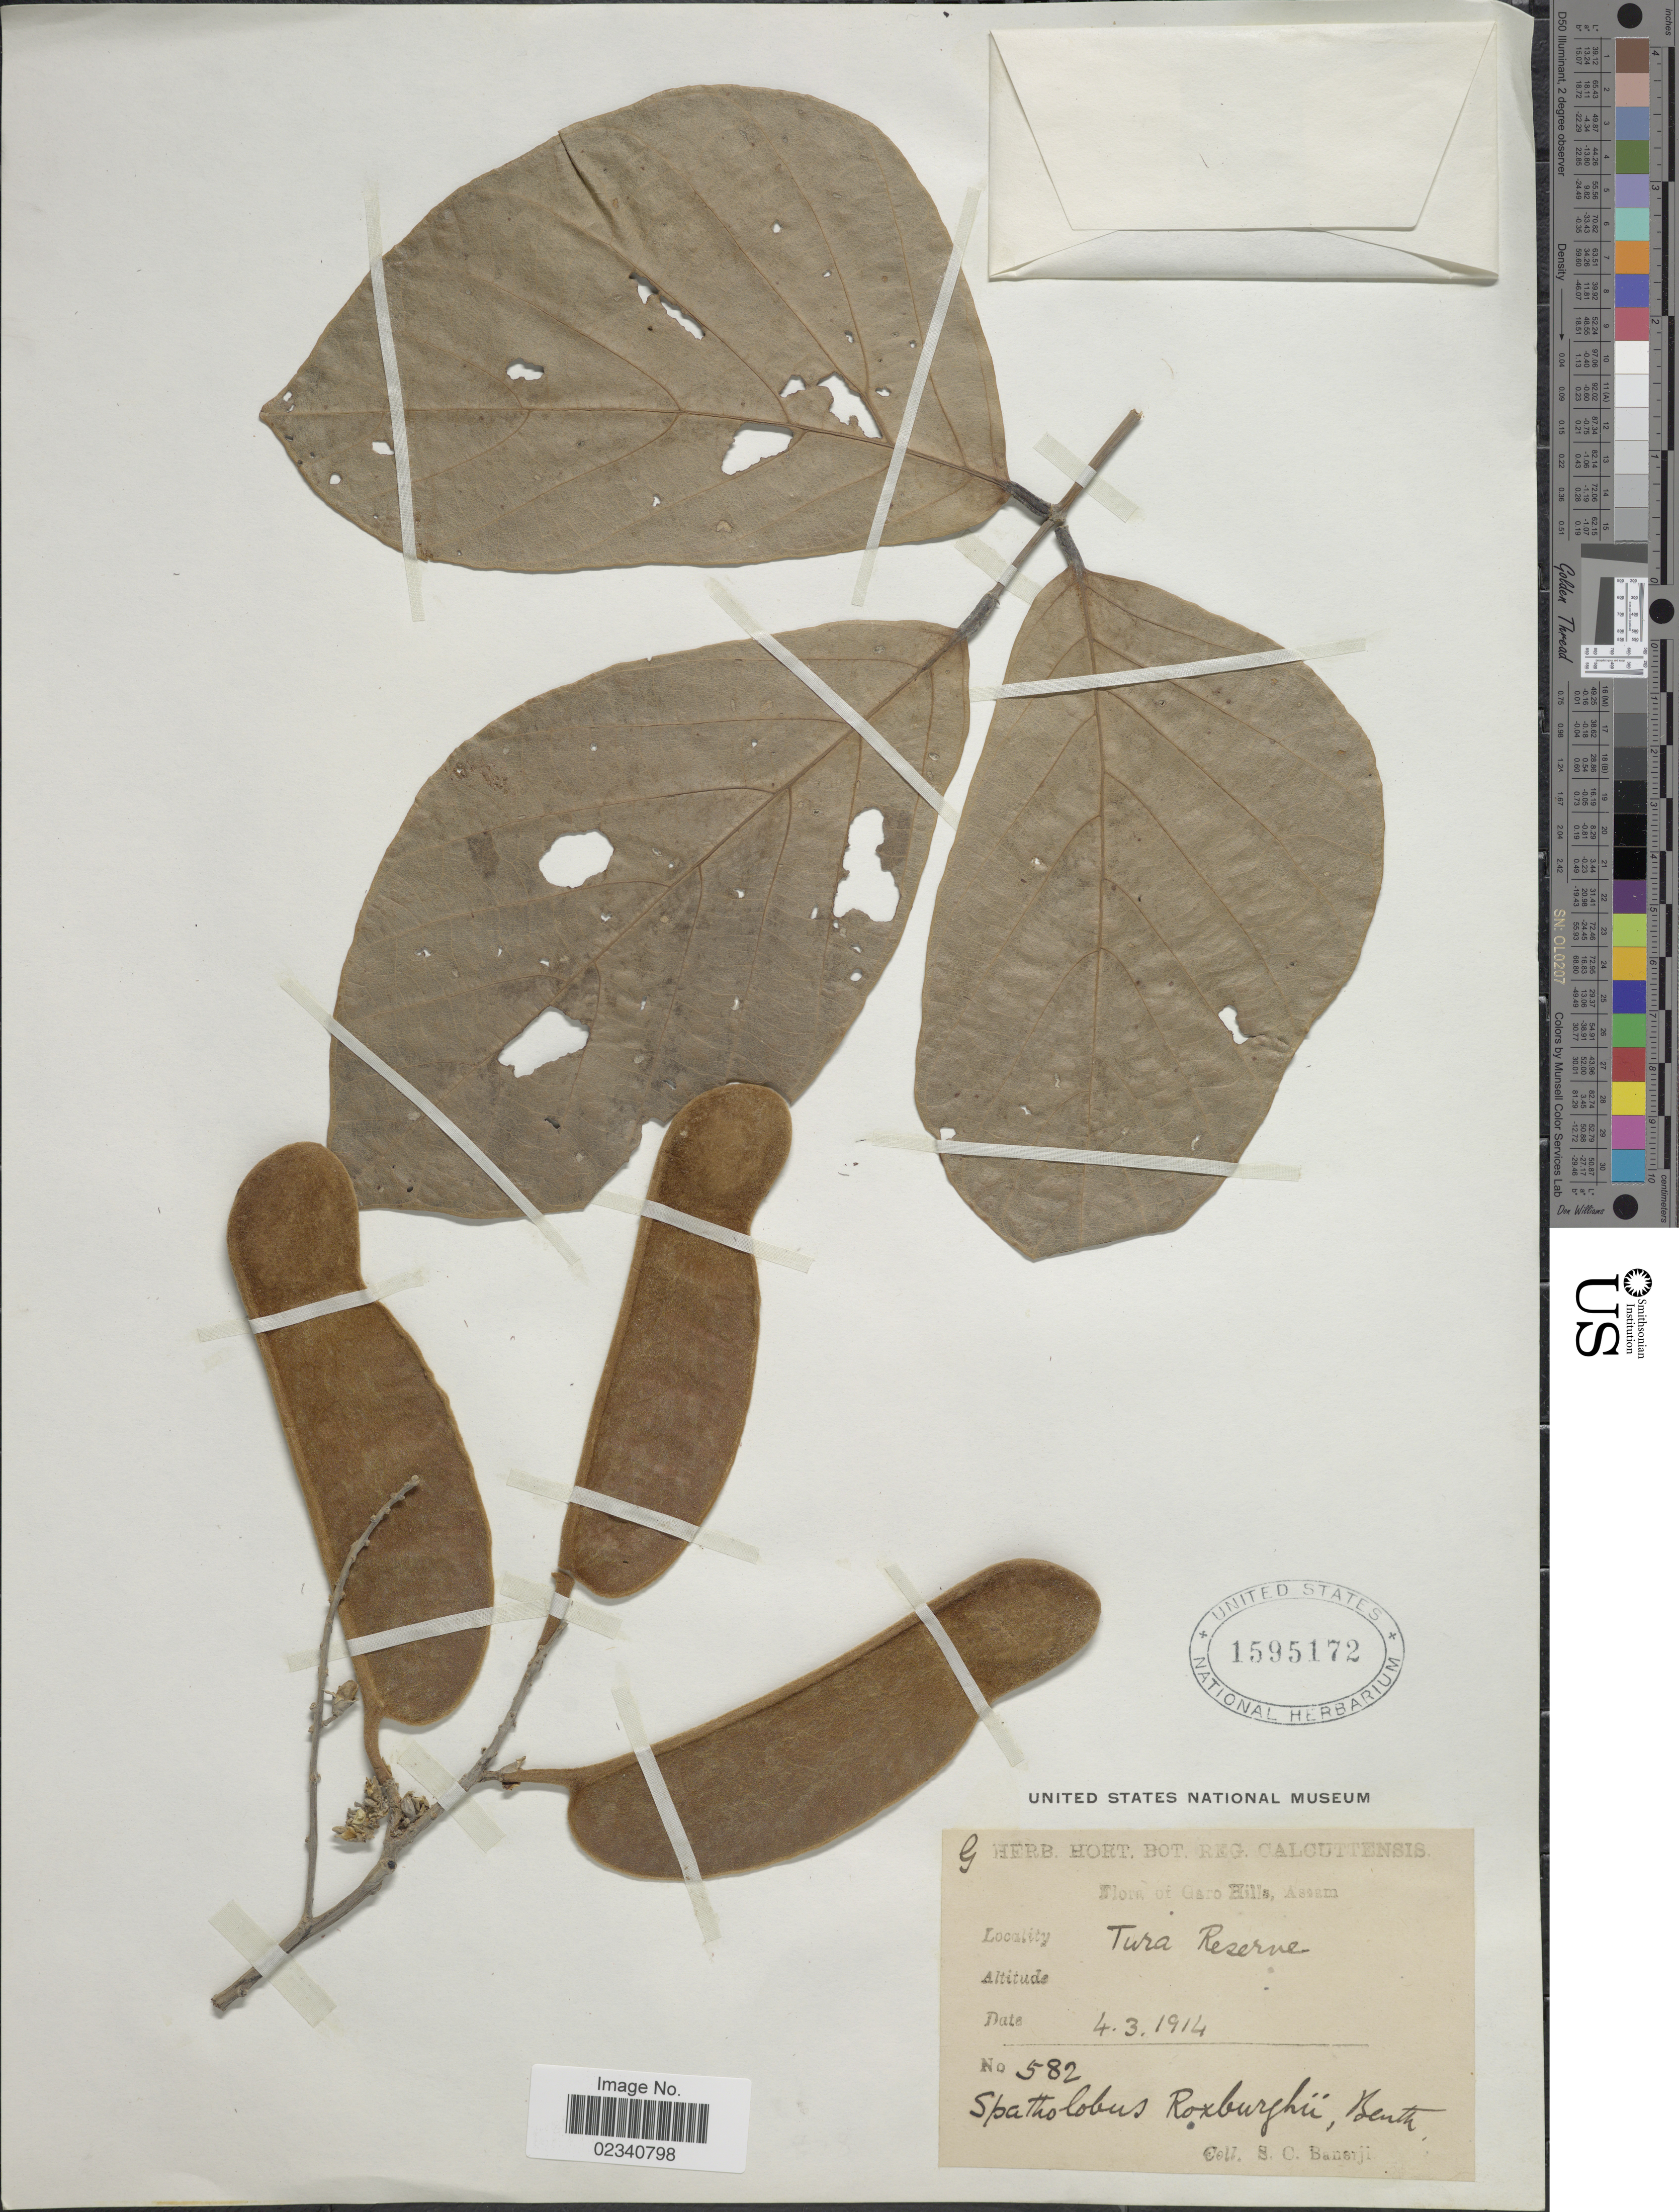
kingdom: Plantae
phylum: Tracheophyta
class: Magnoliopsida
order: Fabales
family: Fabaceae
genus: Spatholobus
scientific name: Spatholobus parviflorus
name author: (Roxb. ex G. Don) Kuntze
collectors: S. Banerji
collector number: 582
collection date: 1914-03-04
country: India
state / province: Meghalaya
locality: Garo Hills, Assam, Tura Reserve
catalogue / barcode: US 1595172